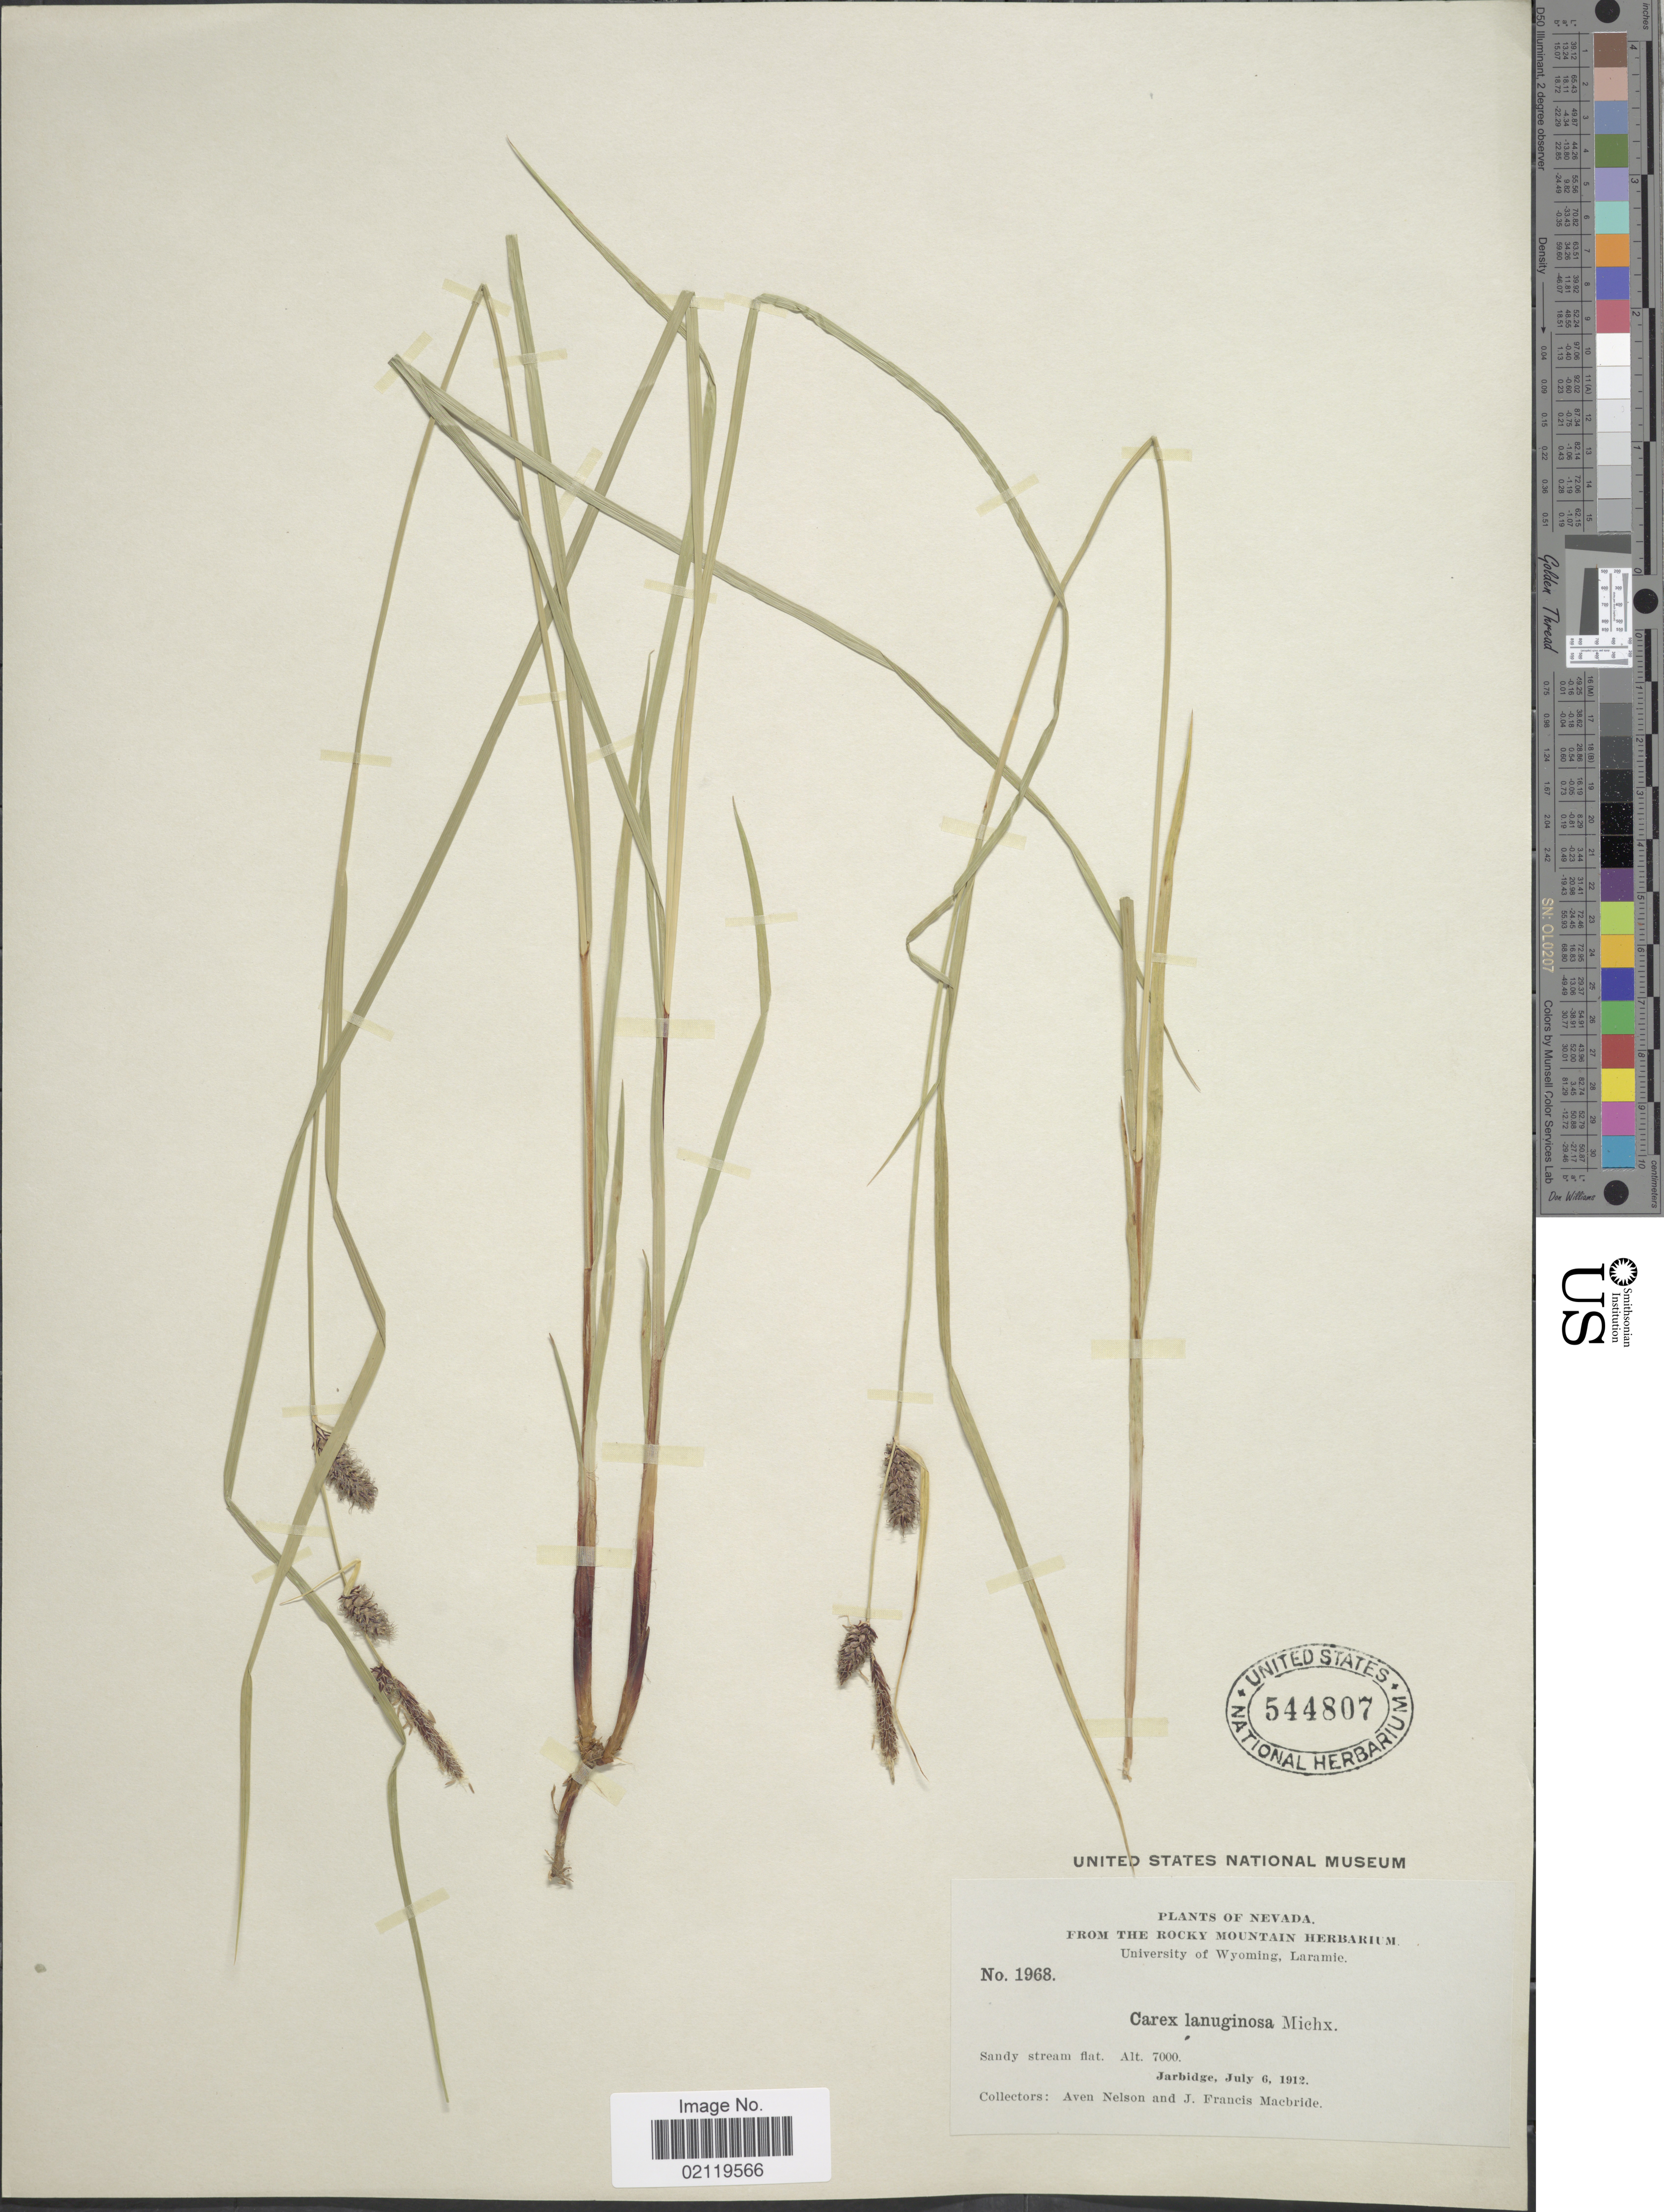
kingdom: Plantae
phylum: Tracheophyta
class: Liliopsida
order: Poales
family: Cyperaceae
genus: Carex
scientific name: Carex pellita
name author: Muhl. ex Willd.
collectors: A. Nelson & J. F. Macbride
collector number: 1968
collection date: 1912-07-06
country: United States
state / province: Nevada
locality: Sandy stream flat. Jarbidge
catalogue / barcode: US 544807